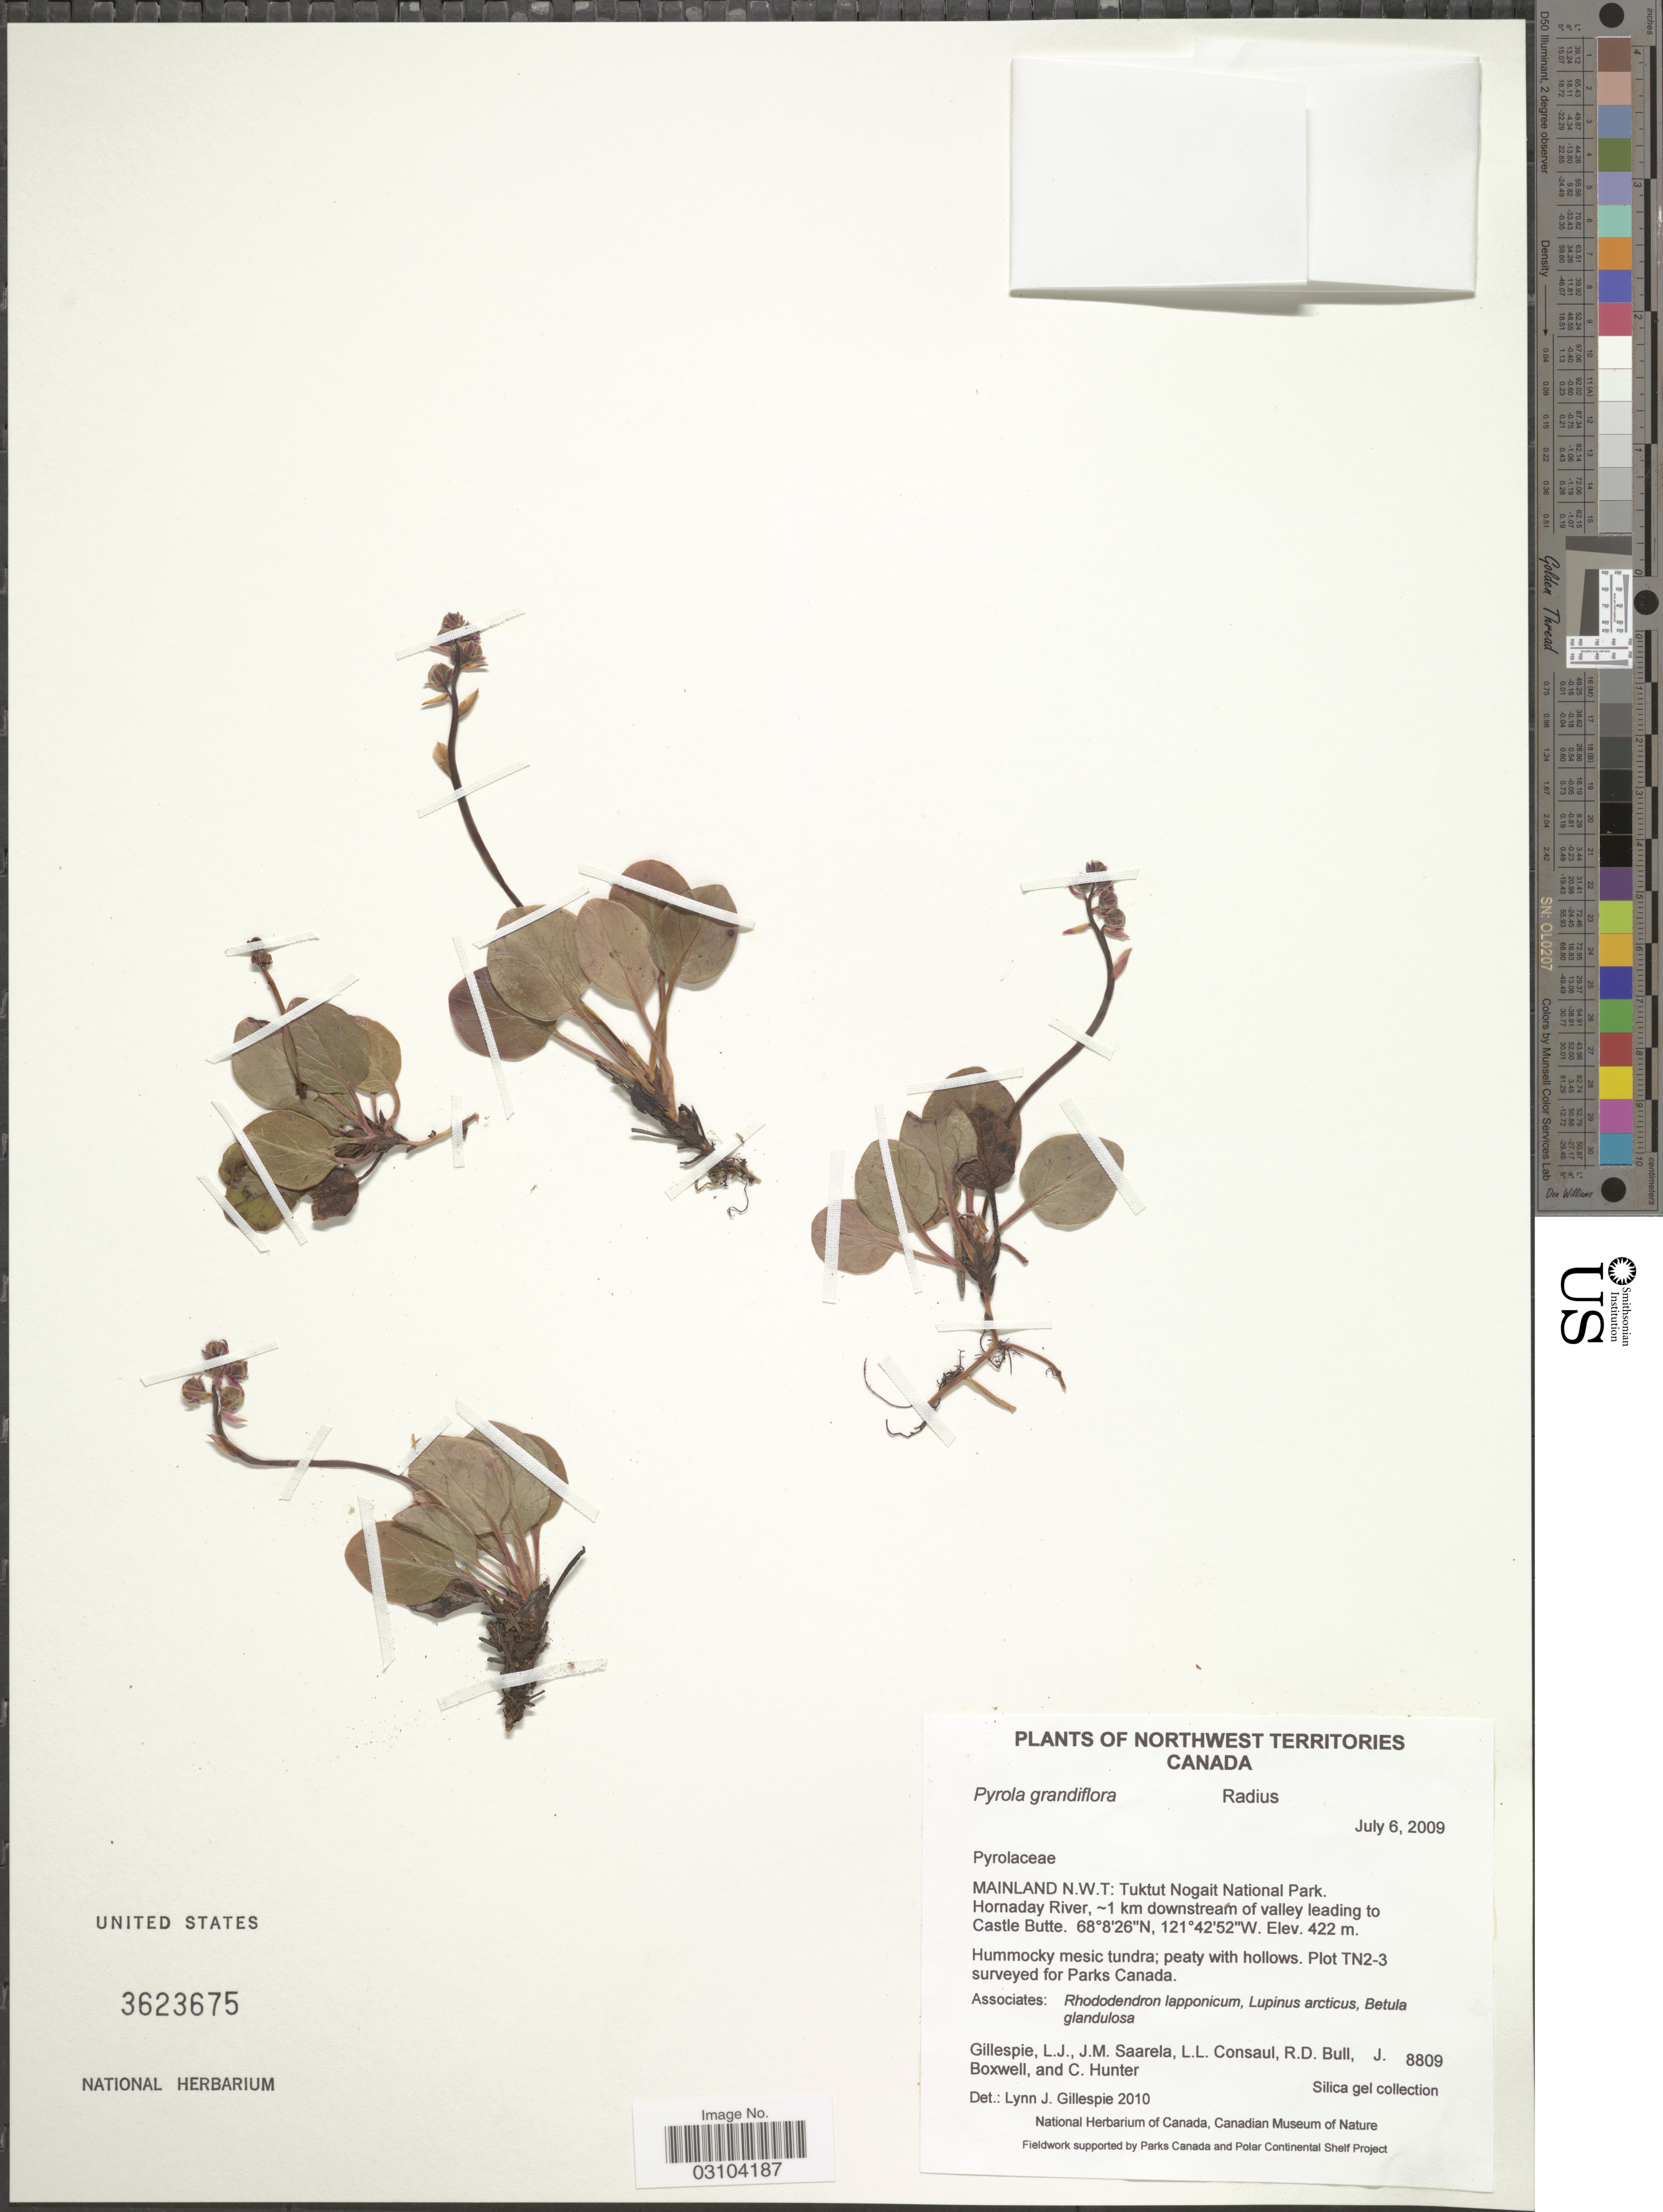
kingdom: Plantae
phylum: Tracheophyta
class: Magnoliopsida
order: Ericales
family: Ericaceae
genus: Pyrola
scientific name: Pyrola grandiflora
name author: Radius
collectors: L. Gillespie, J. Saarela, L. Consaul, R. Bull & et al.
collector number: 8809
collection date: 2009-07-06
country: Canada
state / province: Northwest Territories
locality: Mainland N.W.T: Tuktut Nogait National Park. Hornaday River, ~1 km downstream of valley leading to Castle Butte. Plot TN2-3.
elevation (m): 422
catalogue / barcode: US 3623675